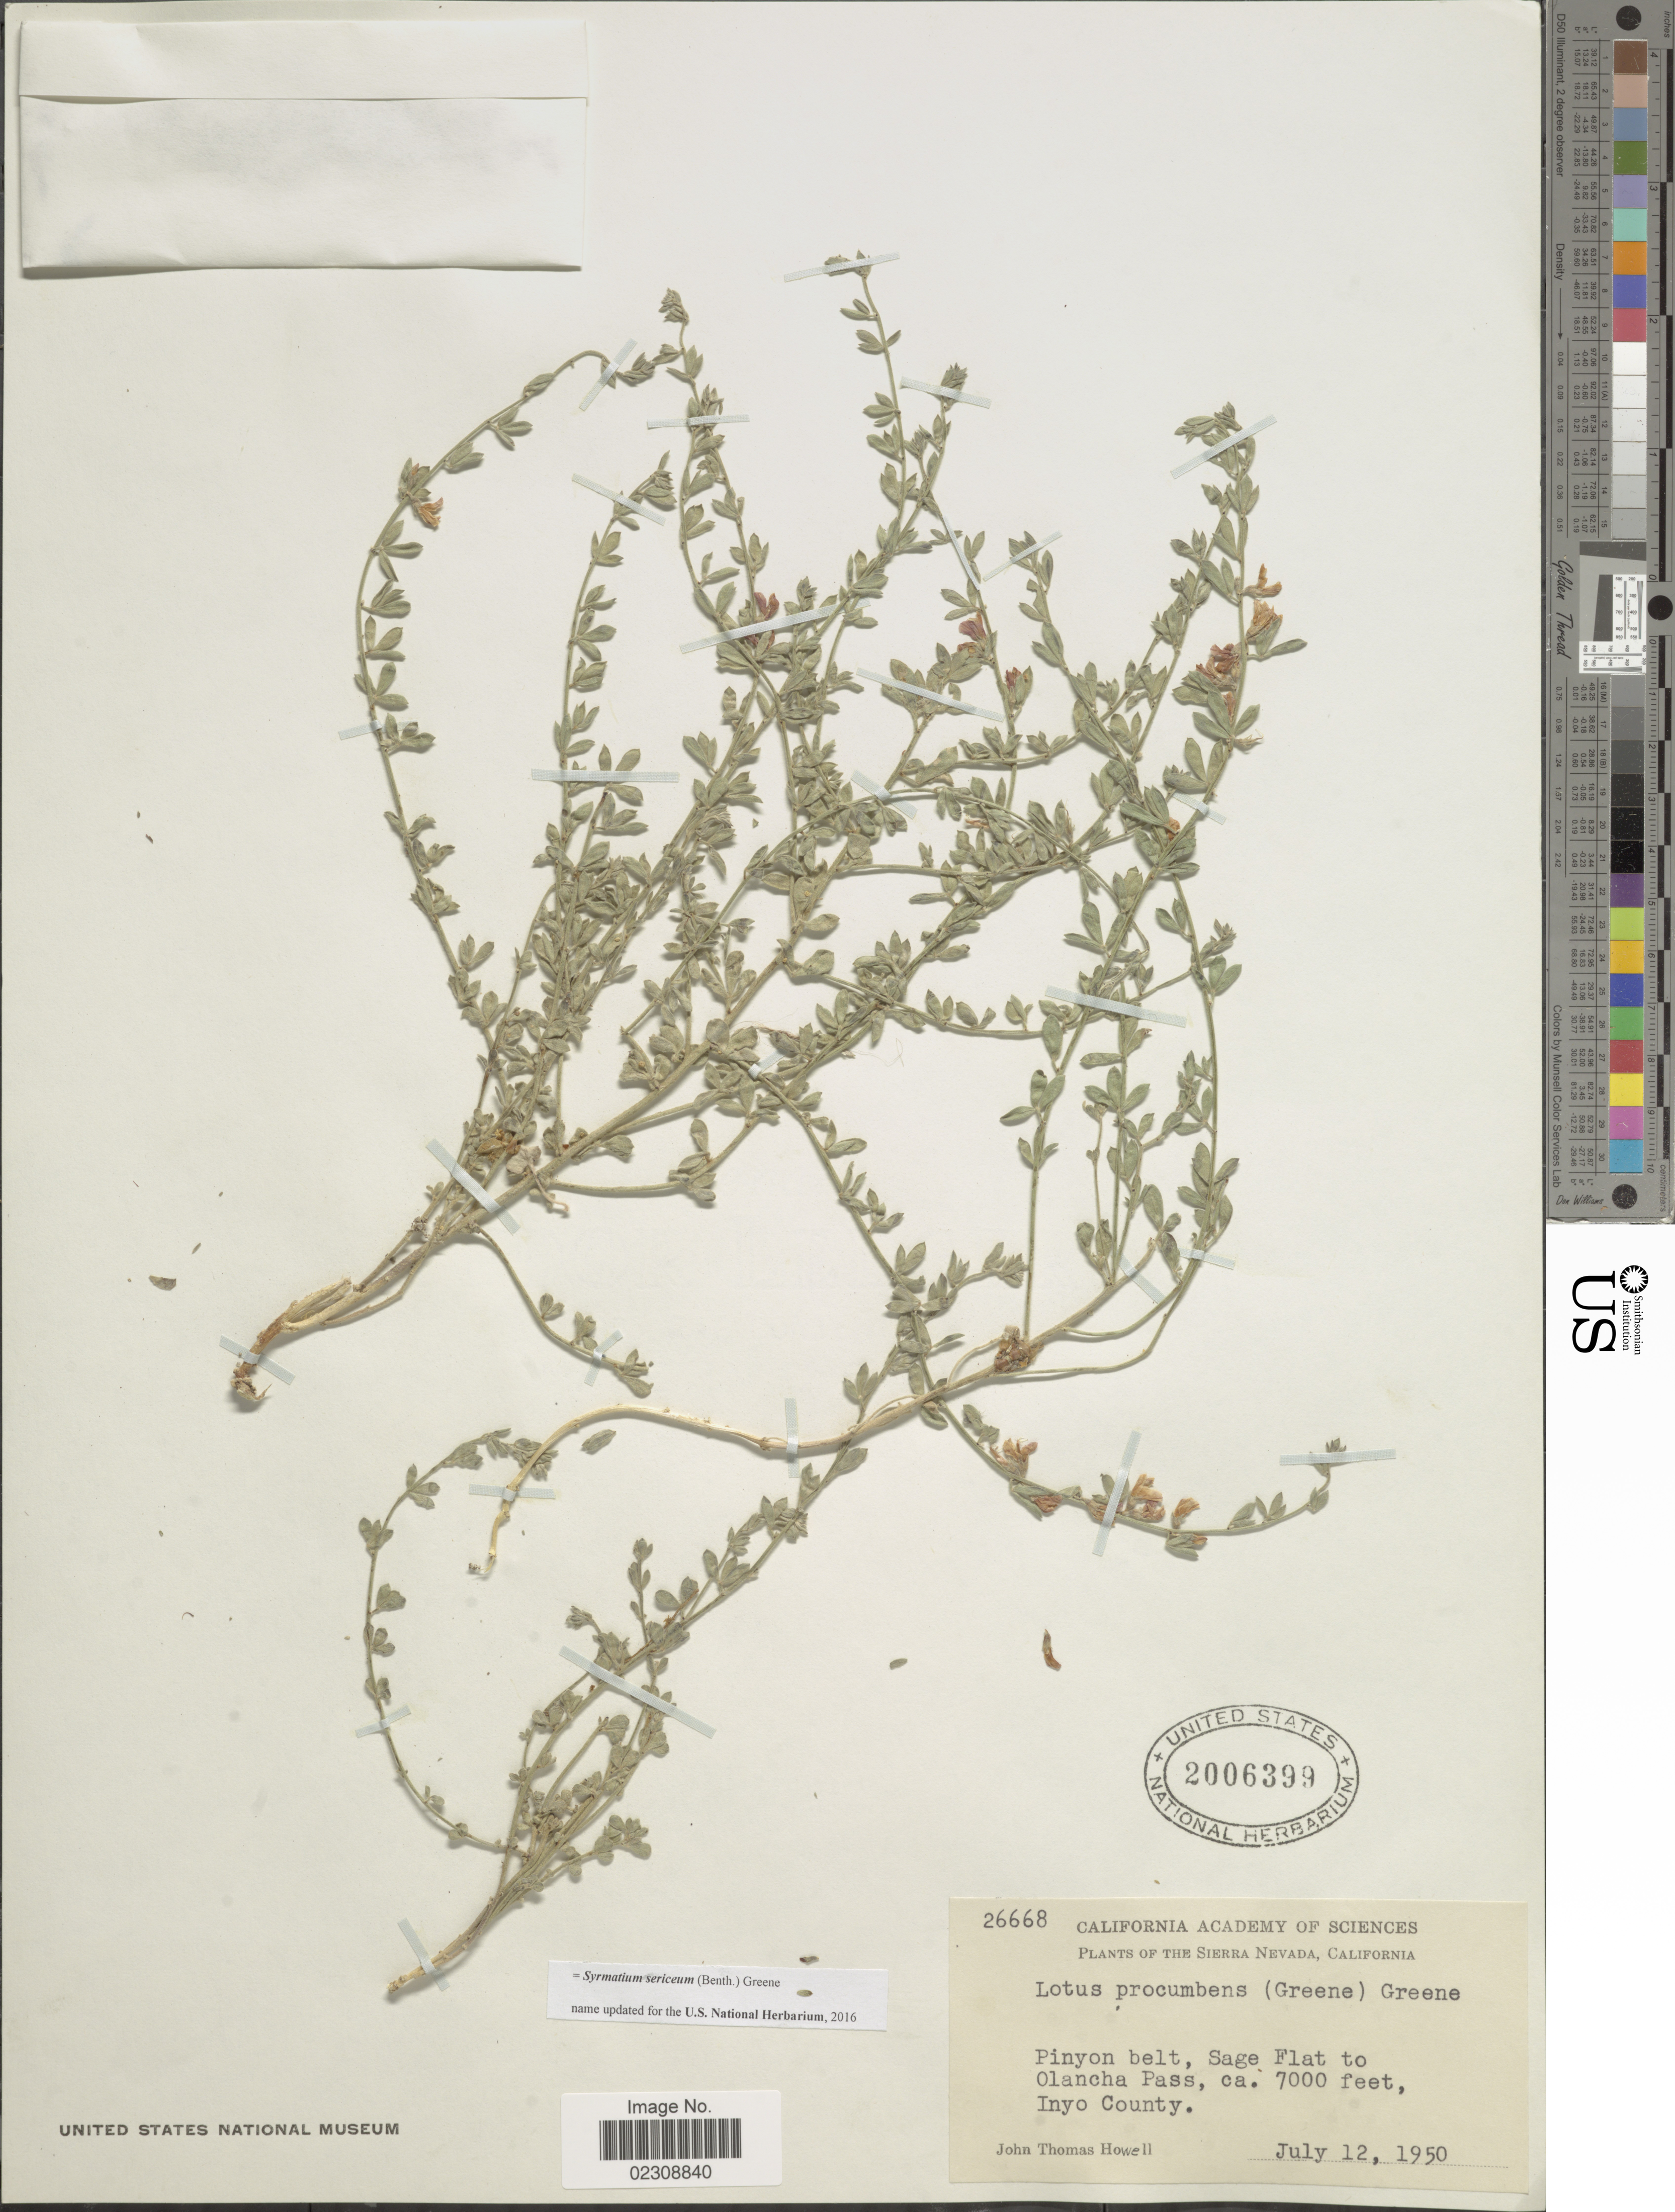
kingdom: Plantae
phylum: Tracheophyta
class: Magnoliopsida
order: Fabales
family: Fabaceae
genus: Syrmatium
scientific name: Syrmatium sericeum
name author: (Benth.) Greene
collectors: J. T. Howell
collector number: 26668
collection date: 1950-07-12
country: United States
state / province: California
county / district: Inyo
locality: Sierra Nevada. Pinyon belt, Sage Flat to Olancha Pass, Inyo County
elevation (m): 2134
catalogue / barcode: US 2006399